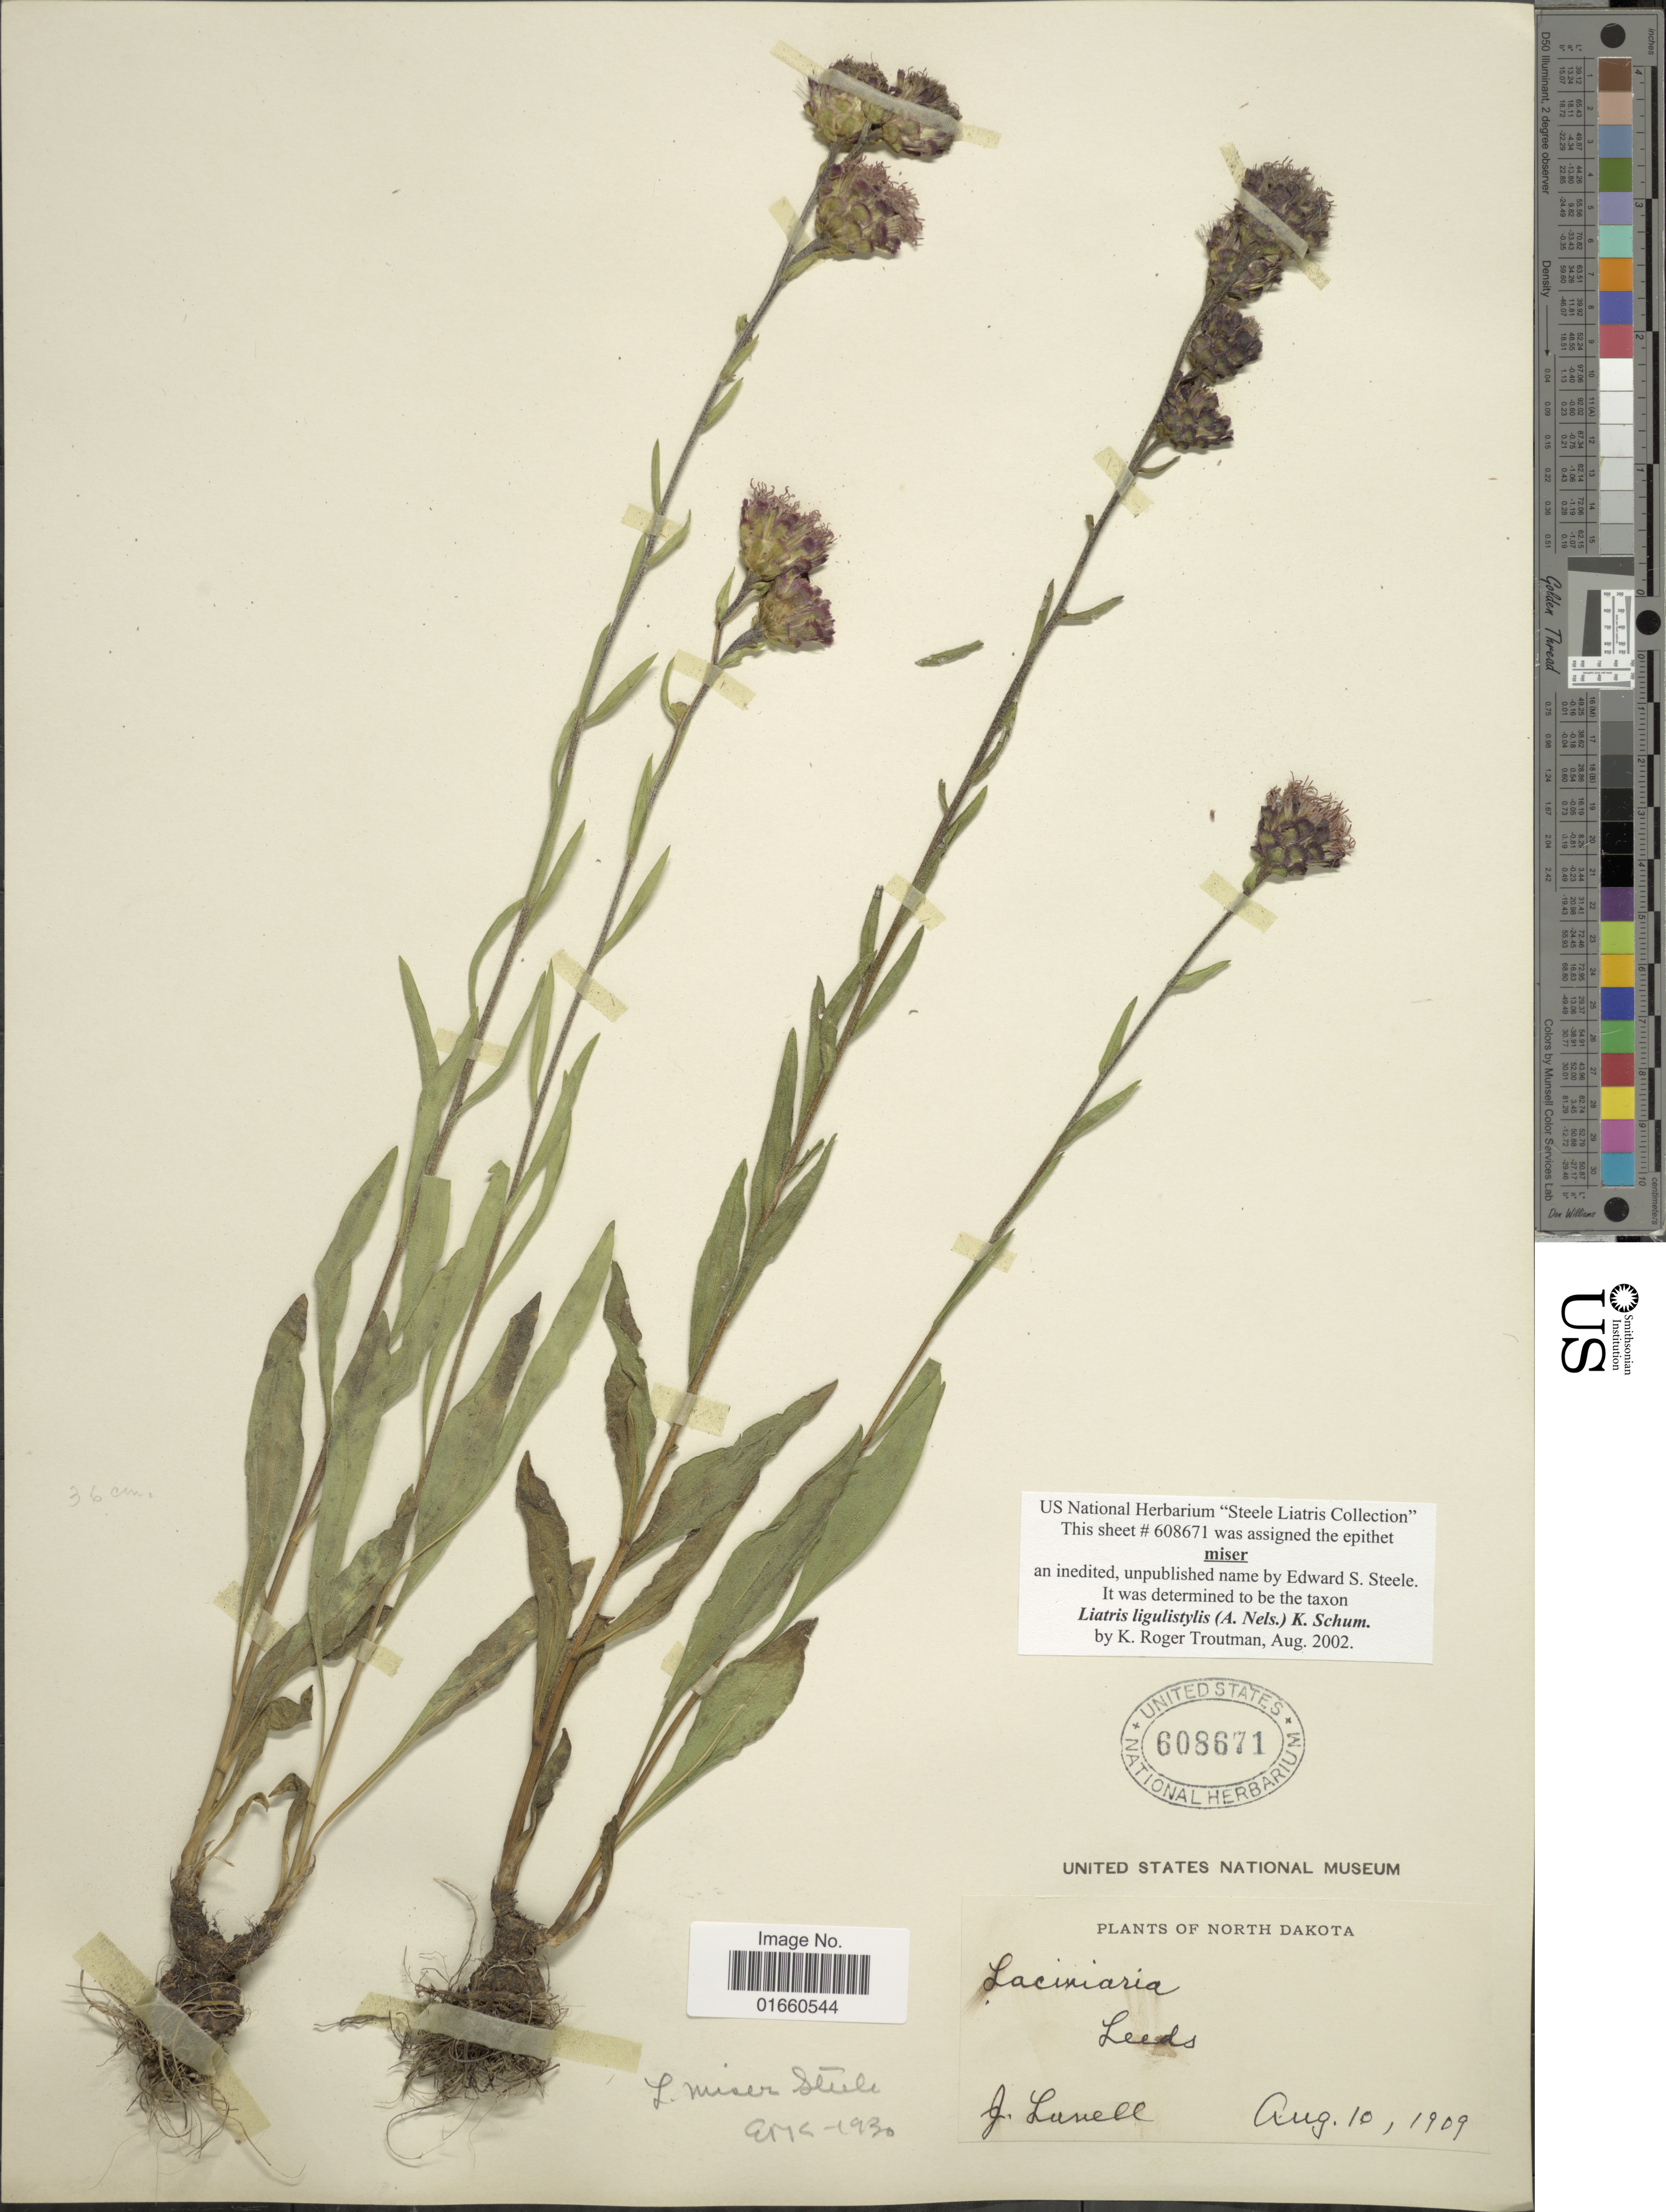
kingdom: Plantae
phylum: Tracheophyta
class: Magnoliopsida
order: Asterales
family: Asteraceae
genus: Liatris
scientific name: Liatris ligulistylis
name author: (A. Nelson) K. Schum.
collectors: J. Lunell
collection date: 1909-08-10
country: United States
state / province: North Dakota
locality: Leeds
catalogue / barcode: US 608671